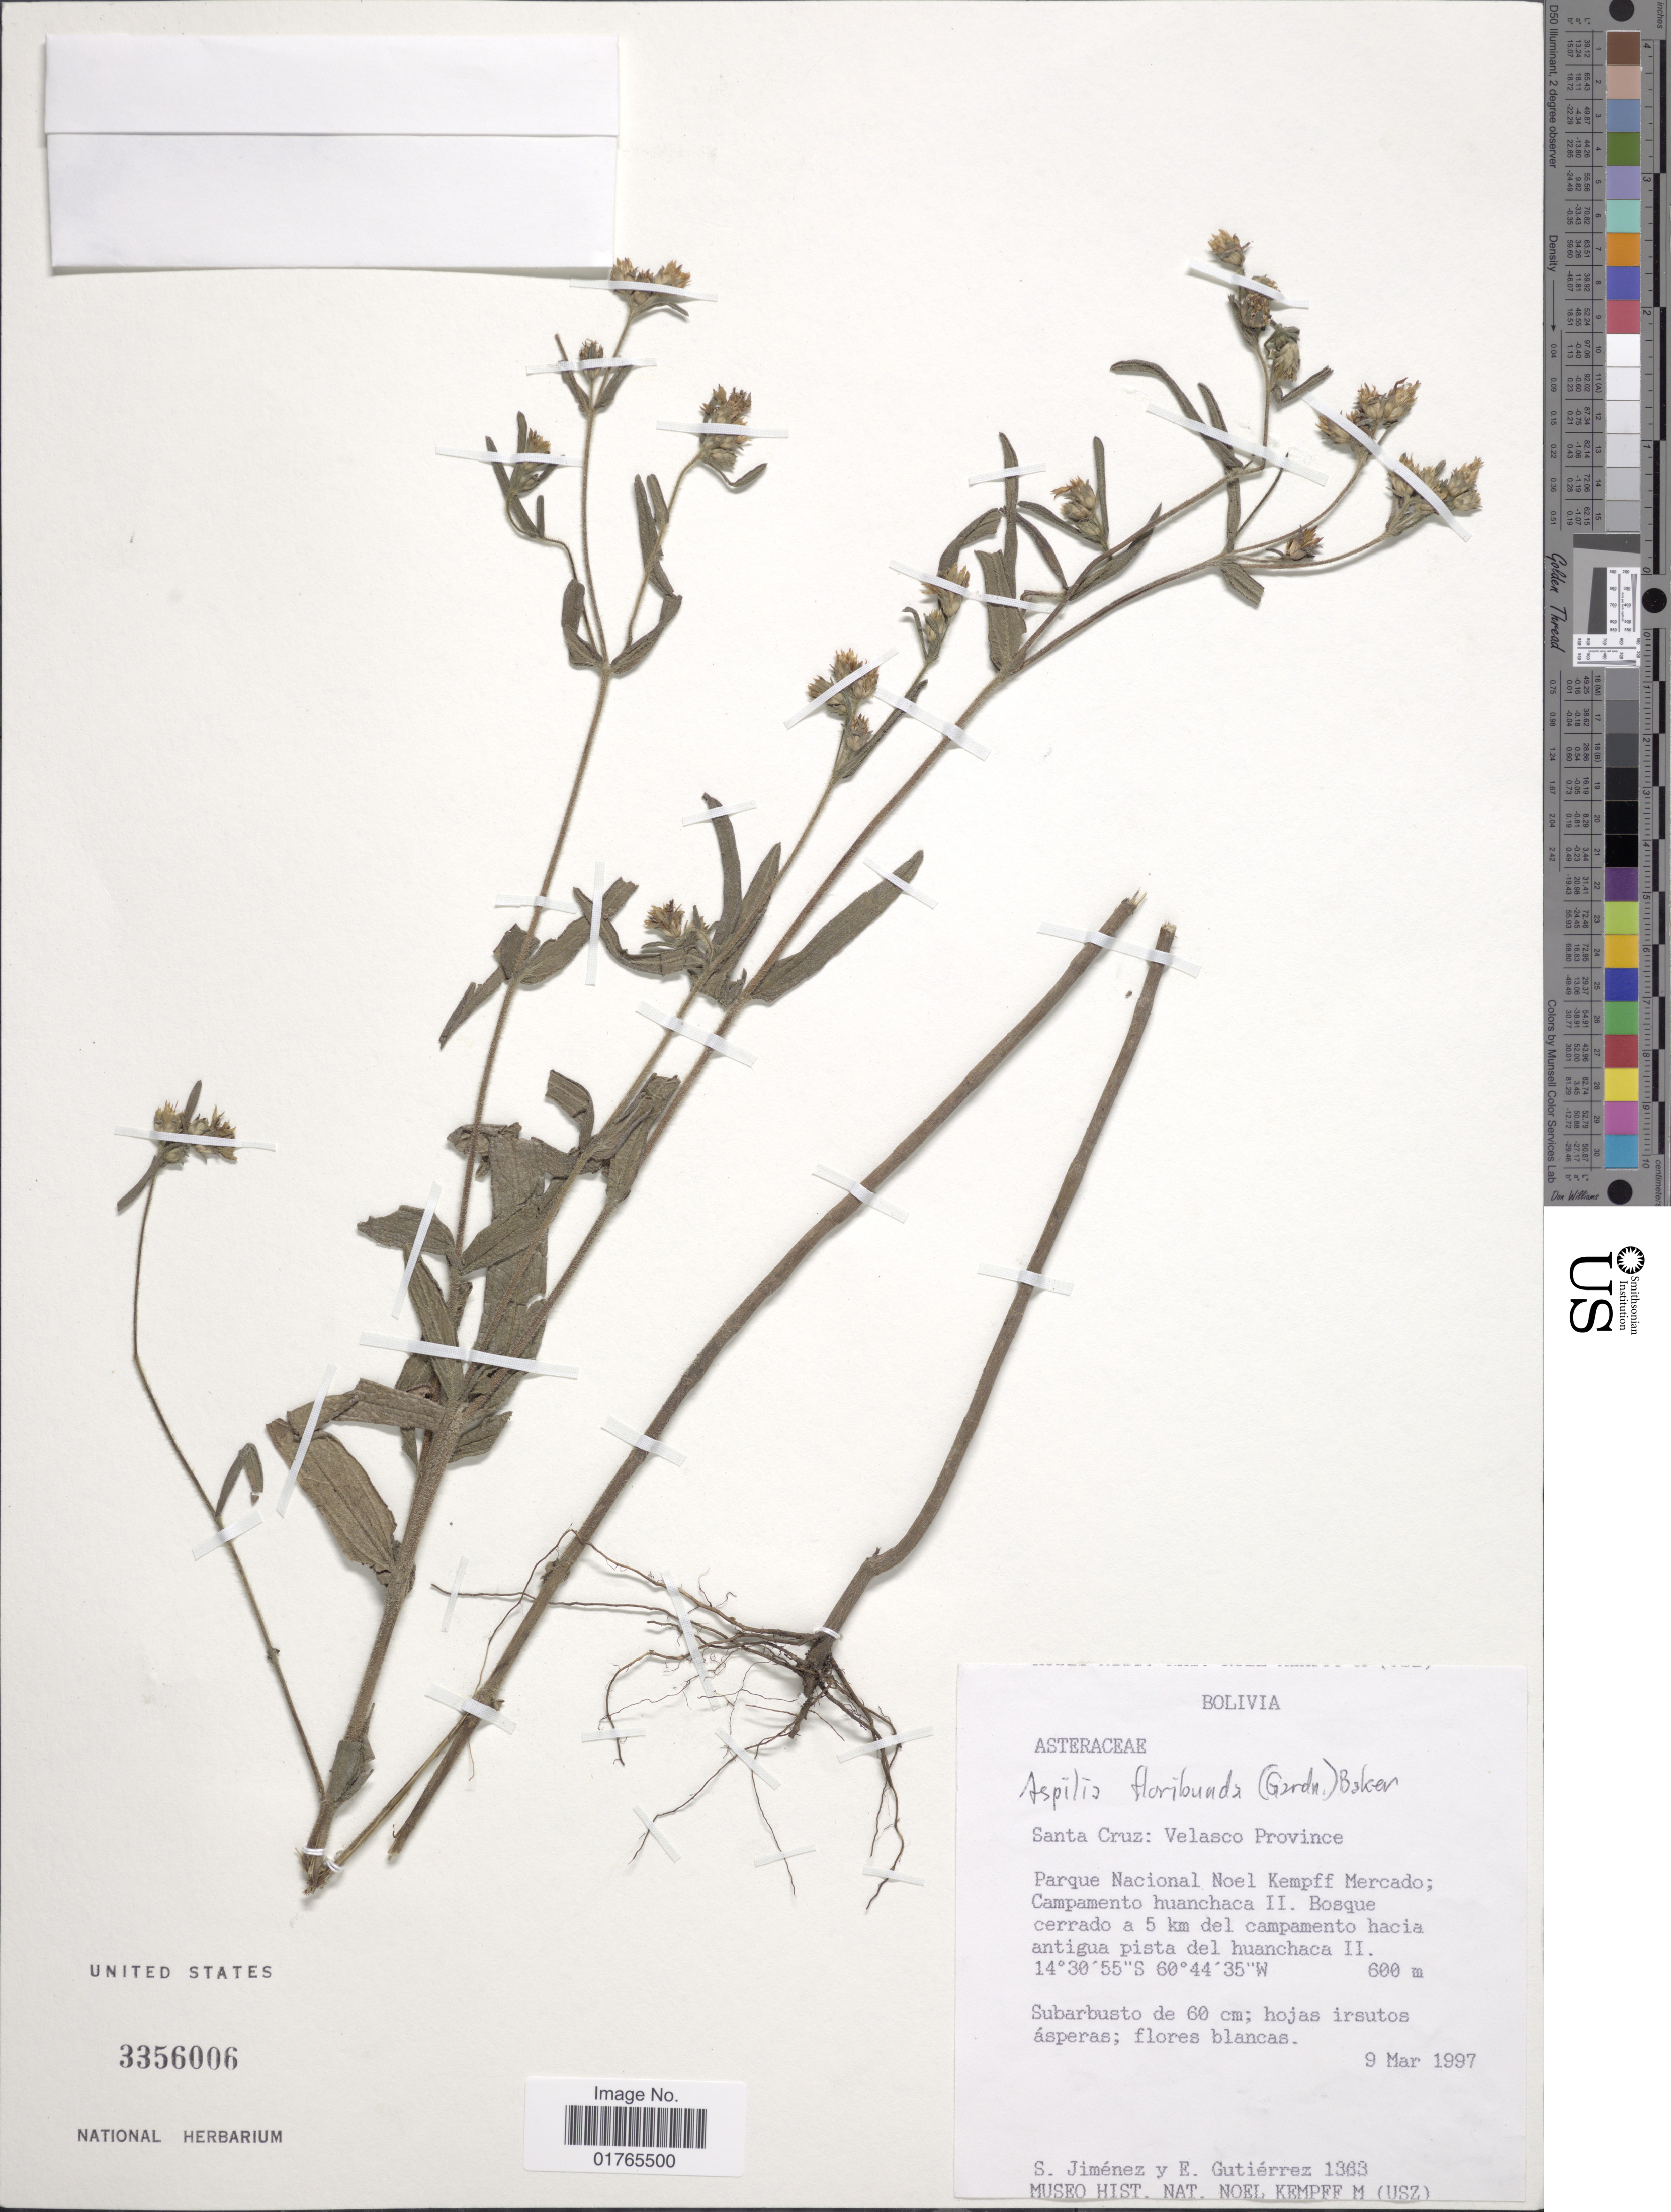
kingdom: Plantae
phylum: Tracheophyta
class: Magnoliopsida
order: Asterales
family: Asteraceae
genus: Aspilia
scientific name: Aspilia floribunda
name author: (Gardner) Baker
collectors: S. Jiménez & E. Gutiérrez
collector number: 1363*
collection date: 1997-03-09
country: Bolivia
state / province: Santa Cruz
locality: Parque Nacional Noel Kempff Mercado, Campamento huanchaca II, bosque cerrado a 5 km del campamento hacia antigua pista del huanchaca II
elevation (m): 600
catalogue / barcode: US 3356006